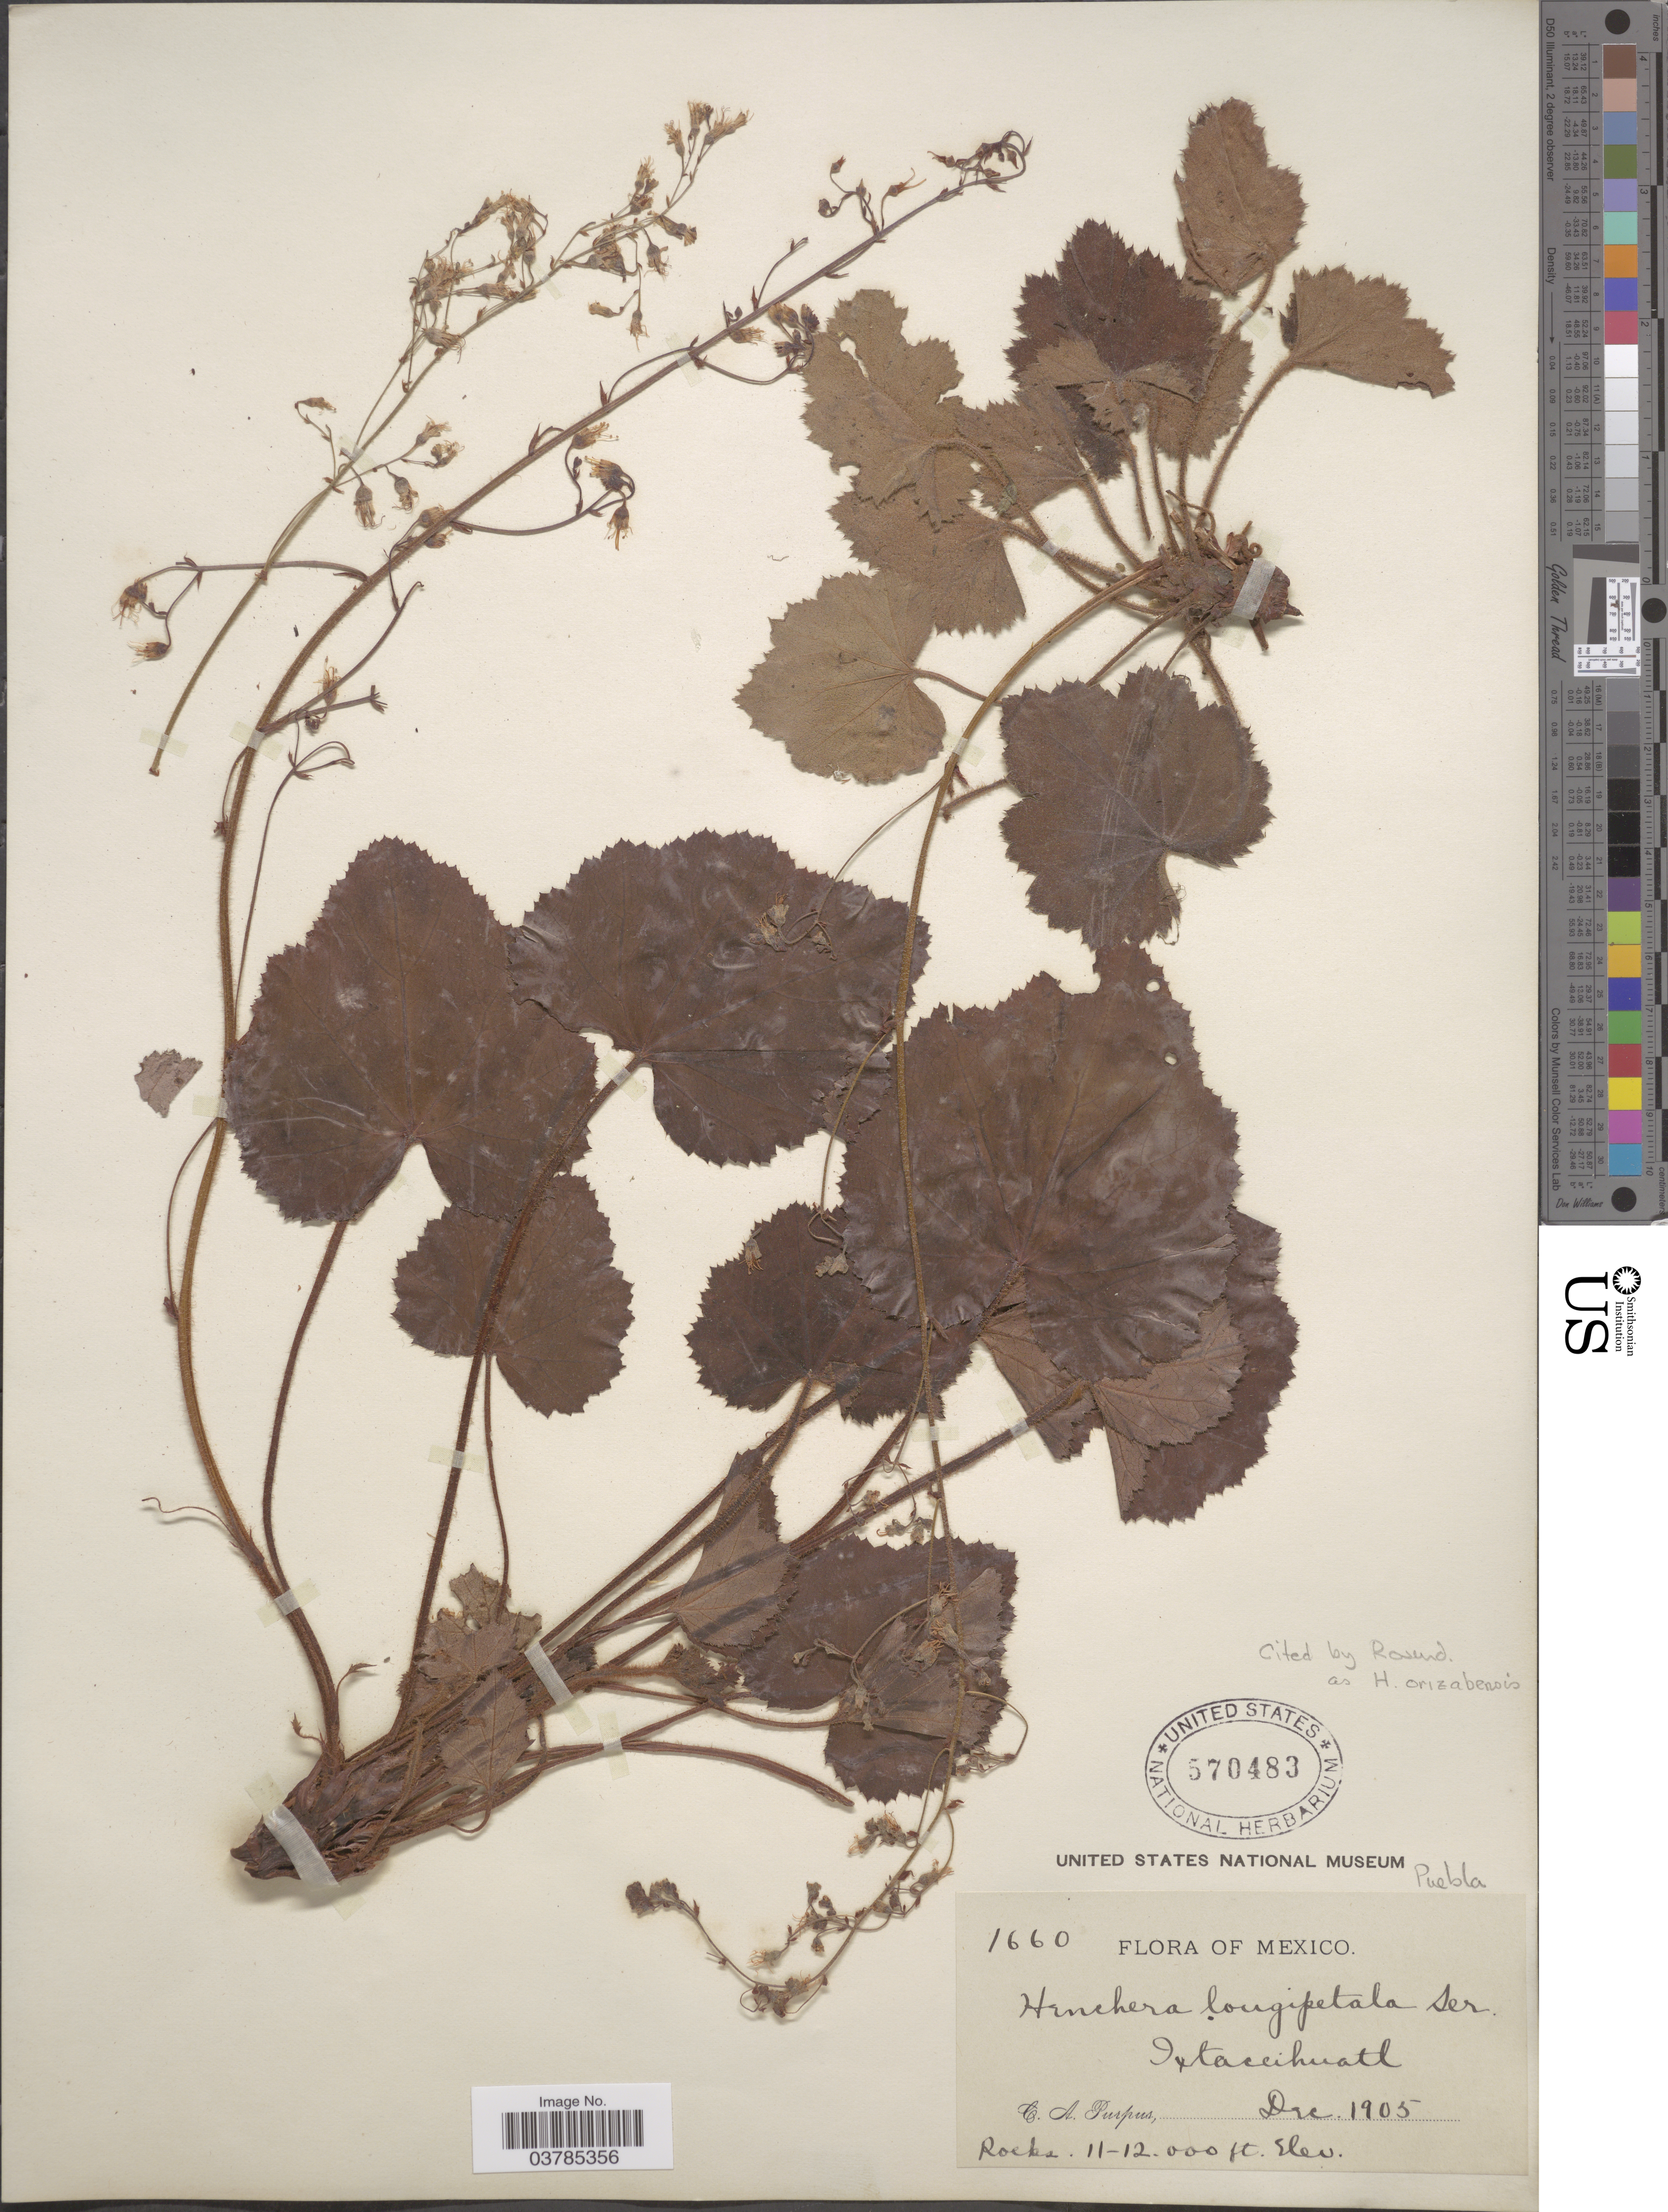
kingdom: Plantae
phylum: Tracheophyta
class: Magnoliopsida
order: Saxifragales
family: Saxifragaceae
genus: Heuchera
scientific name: Heuchera longipetala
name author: Moc. ex Ser.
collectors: C. A. Purpus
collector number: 1660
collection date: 1905-12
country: Mexico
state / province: Puebla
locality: Ixtaccihuatl.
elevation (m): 3353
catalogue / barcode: US 570483